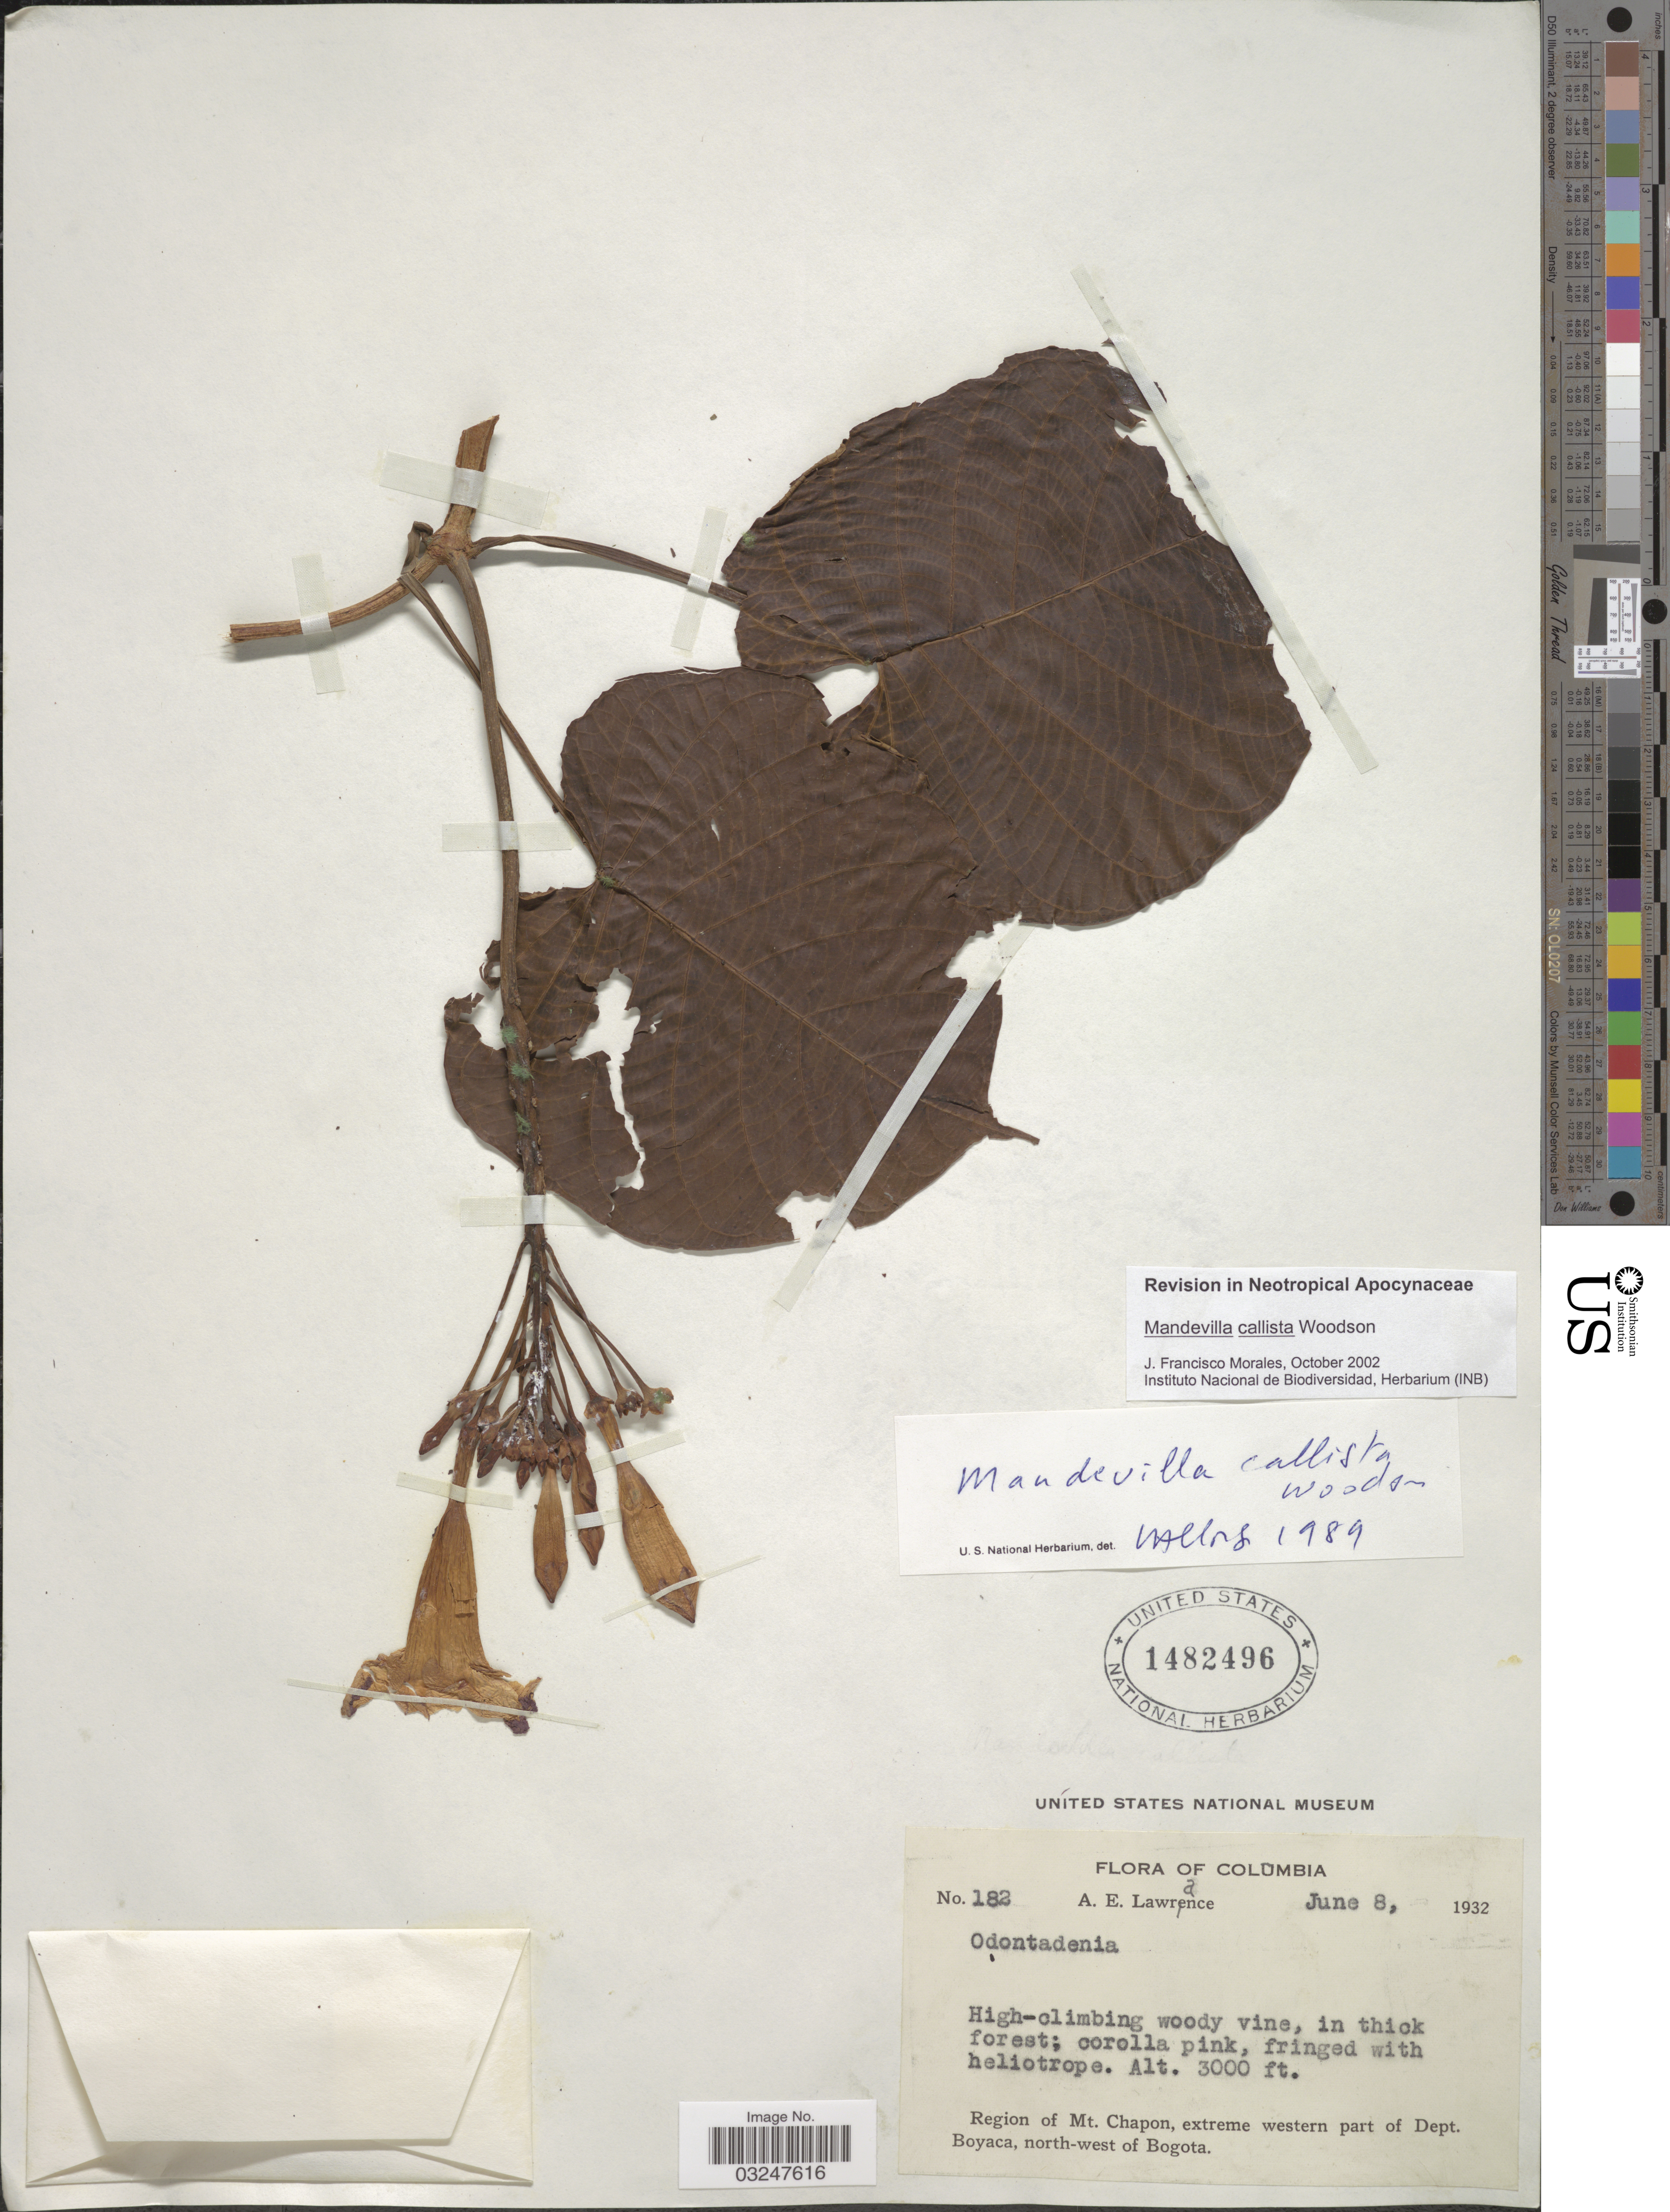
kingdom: Plantae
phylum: Tracheophyta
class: Magnoliopsida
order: Gentianales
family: Apocynaceae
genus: Mandevilla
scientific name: Mandevilla callista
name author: Woodson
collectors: A. Lawrance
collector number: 182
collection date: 1932-06-08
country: Colombia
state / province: Boyacá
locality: Region of Mt. Chapon, extreme western part of Dept. Boyaca, north-west of Bogota.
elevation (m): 914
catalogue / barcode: US 1482496